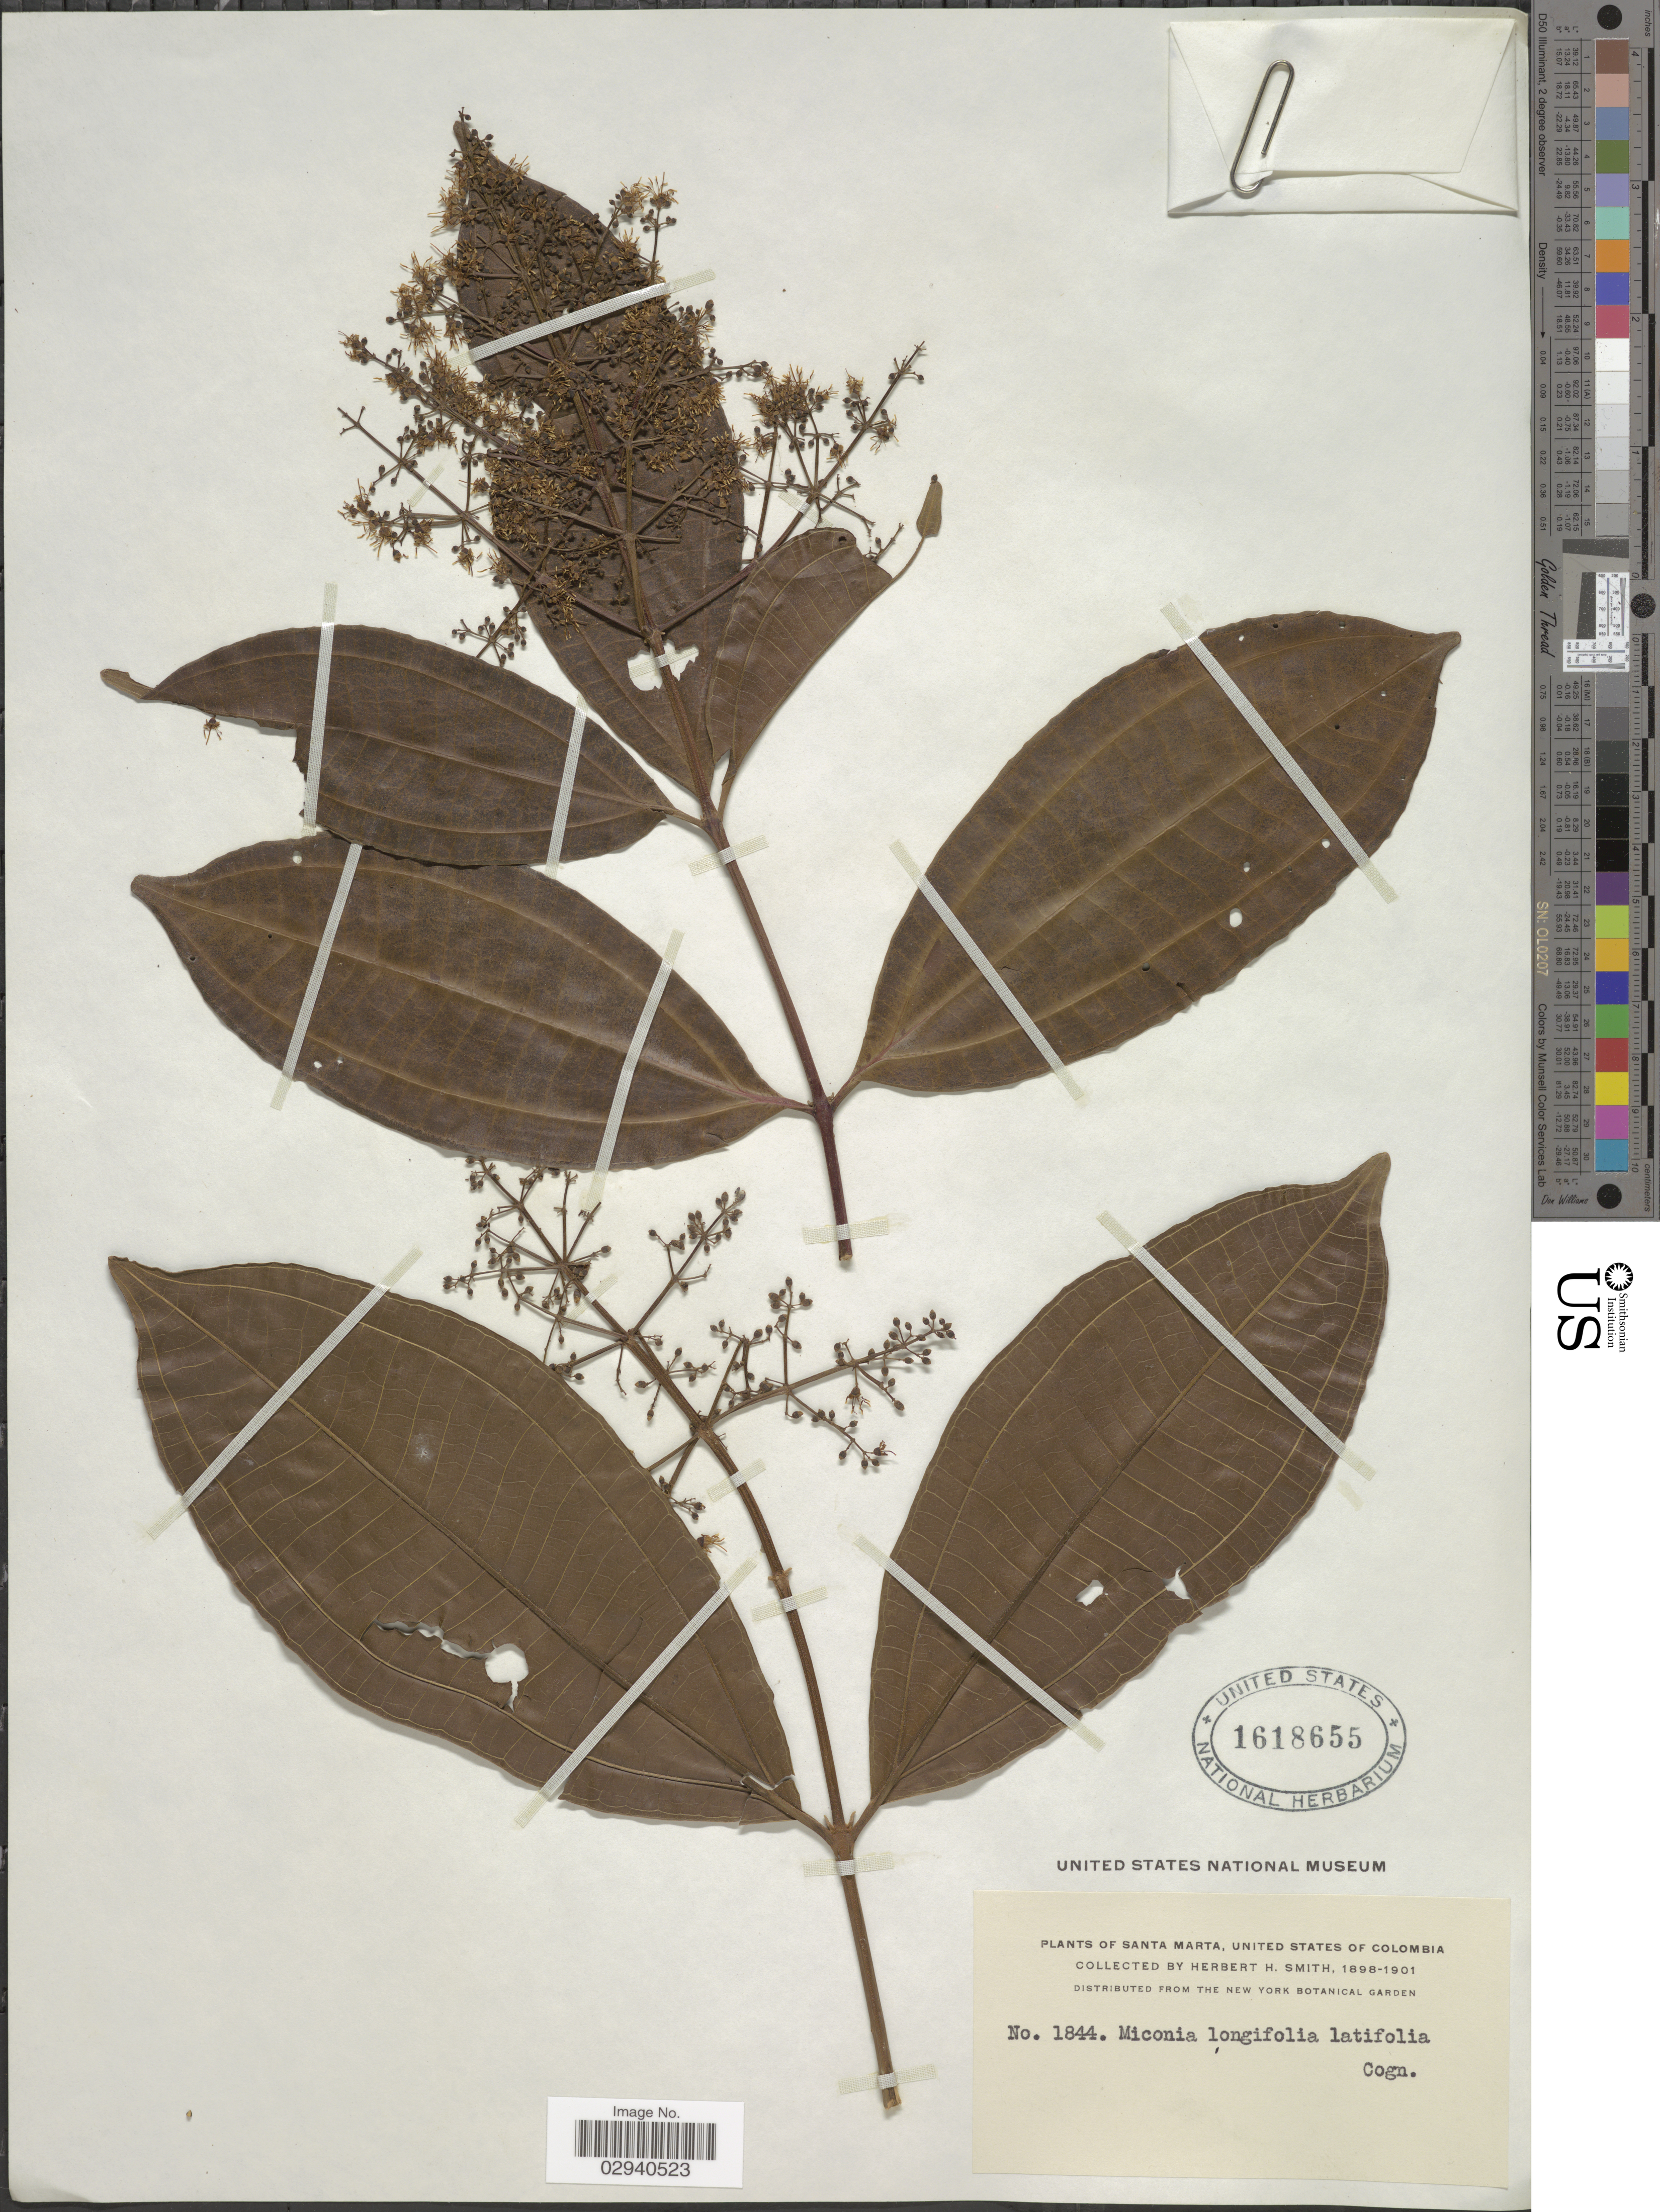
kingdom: Plantae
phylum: Tracheophyta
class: Magnoliopsida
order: Myrtales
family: Melastomataceae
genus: Miconia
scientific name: Miconia longifolia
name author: (Aubl.) DC.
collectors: Herbert H. Smith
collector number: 1844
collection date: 1898/1901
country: Colombia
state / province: Magdalena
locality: Santa Marta.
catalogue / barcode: US 1618655